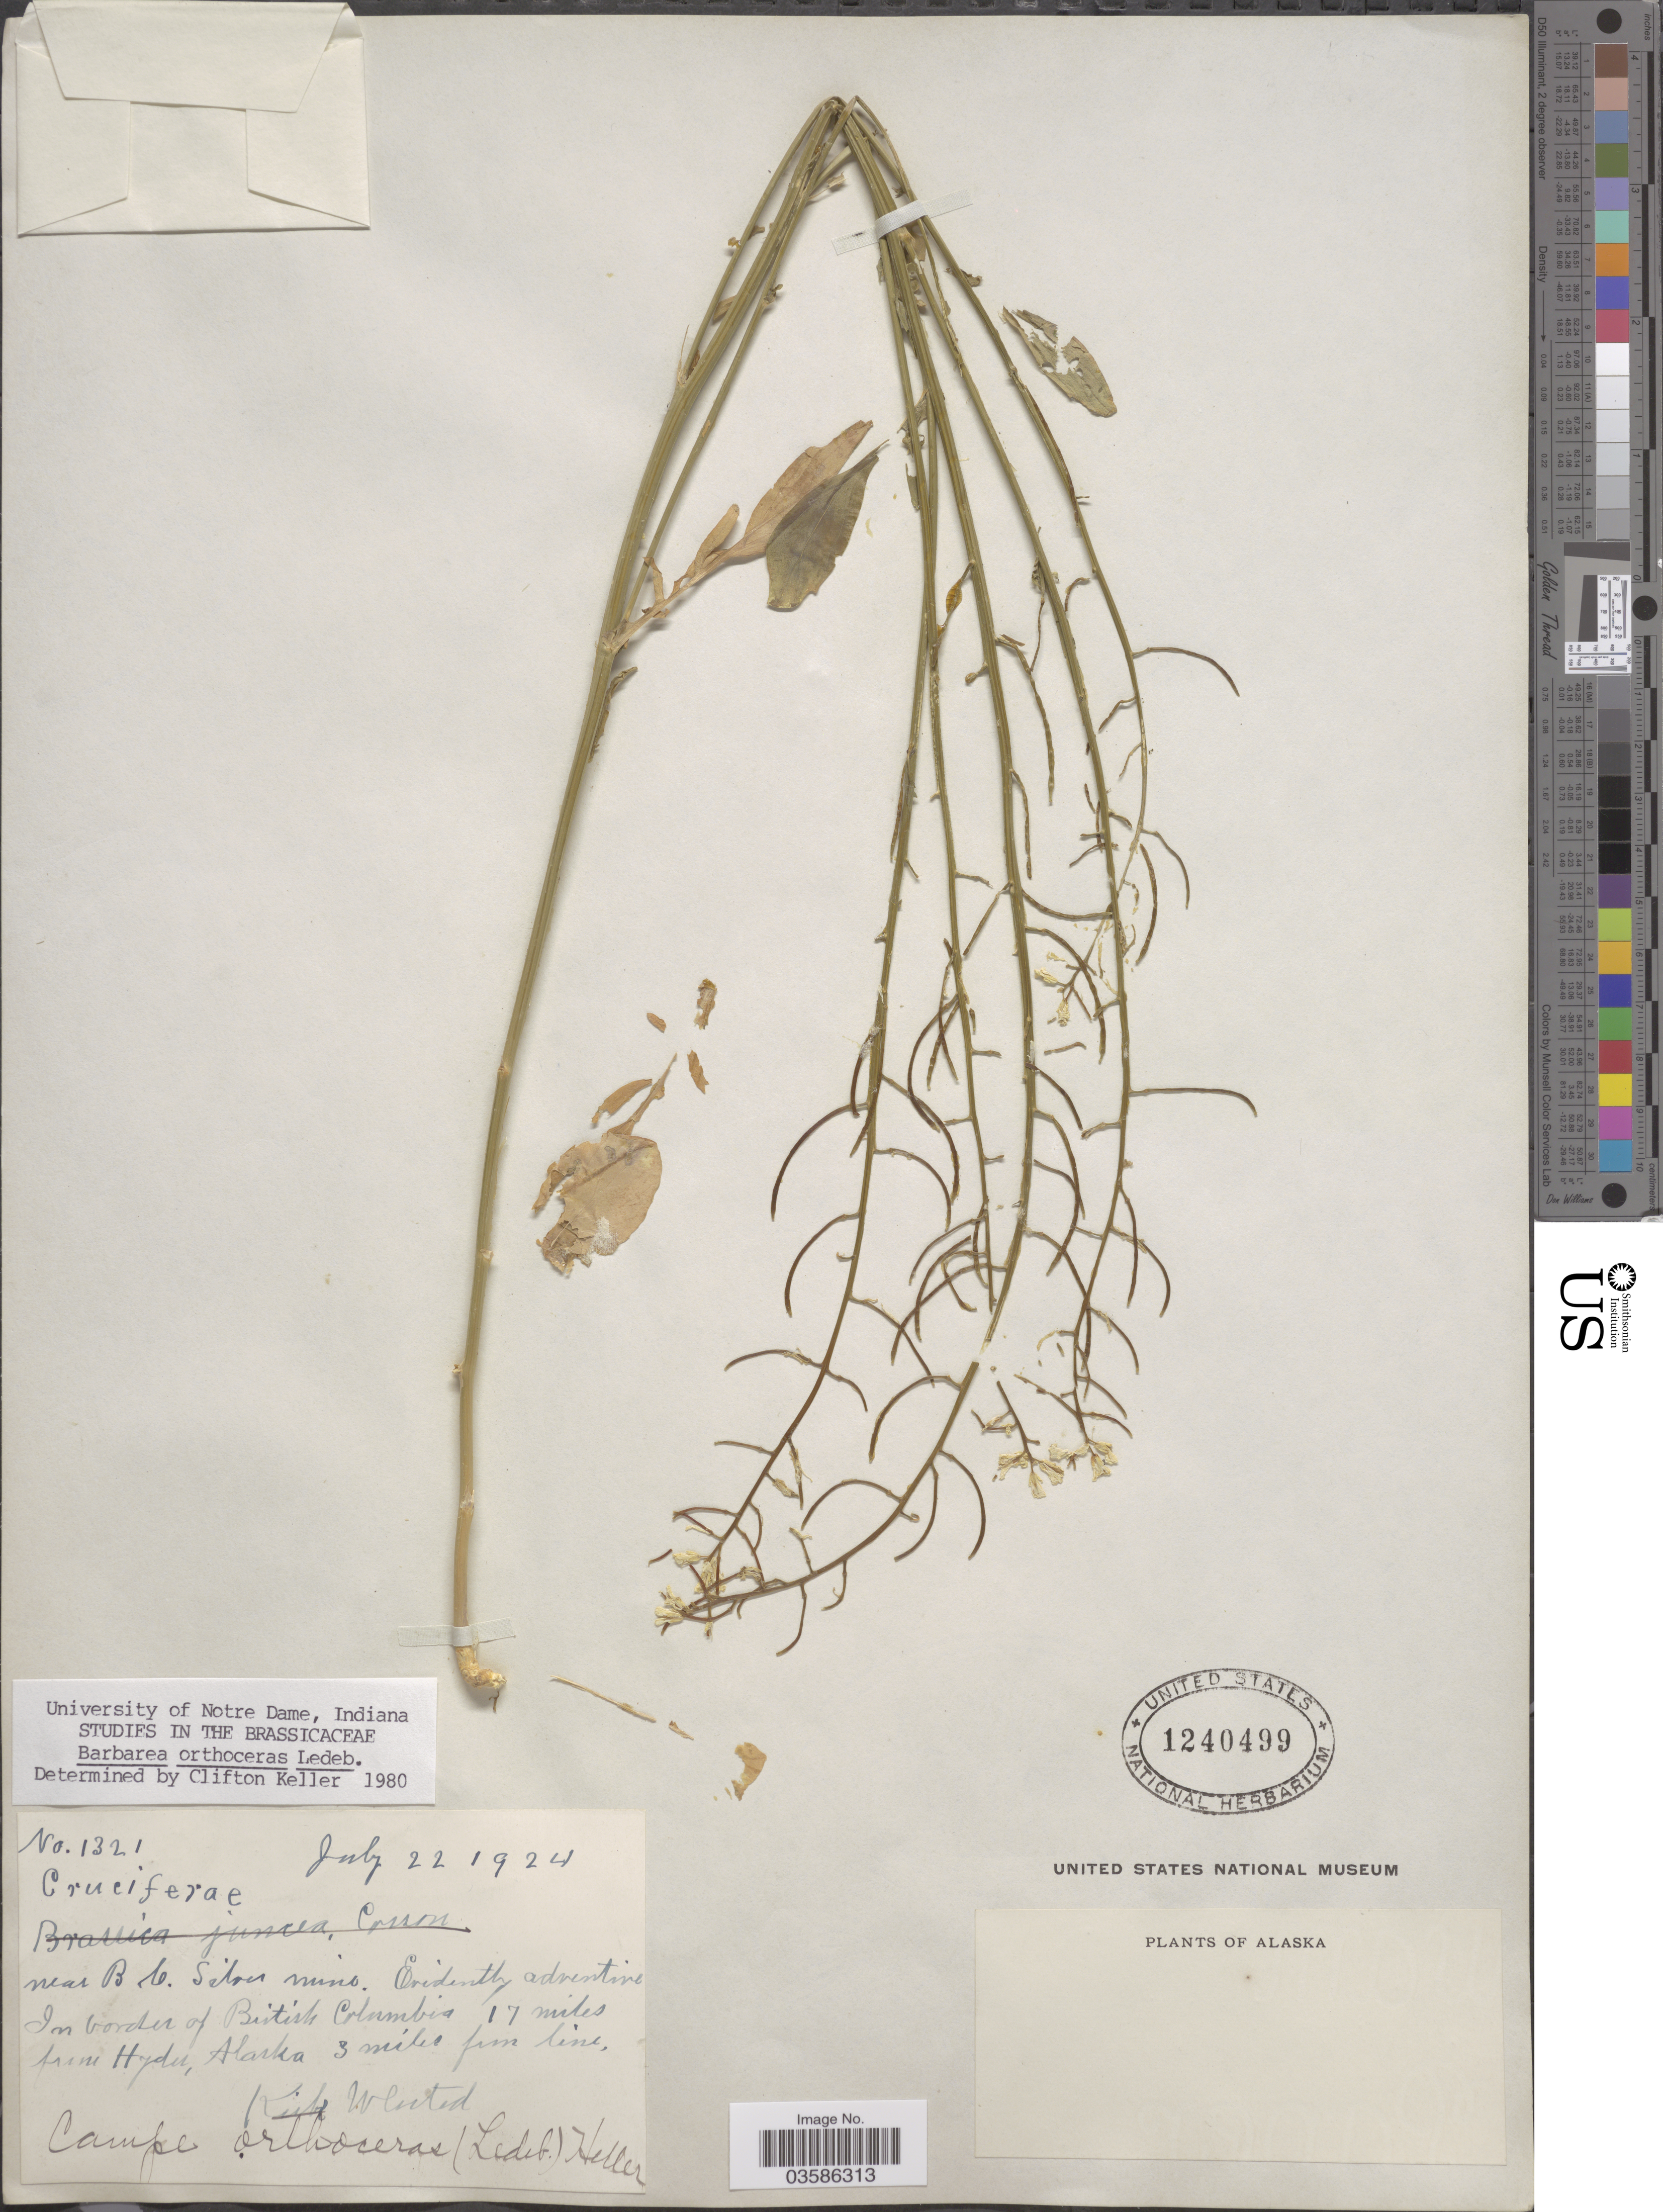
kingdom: Plantae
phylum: Tracheophyta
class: Magnoliopsida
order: Brassicales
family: Brassicaceae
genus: Barbarea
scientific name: Barbarea orthoceras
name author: Ledeb.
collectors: K. Whited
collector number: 1321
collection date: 1924-07-22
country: United States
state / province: Alaska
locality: Near B. C. Silver mine. In border of British Columbia 17 miles from Hydu, Alaska 3 miles from line.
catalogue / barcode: US 1240499